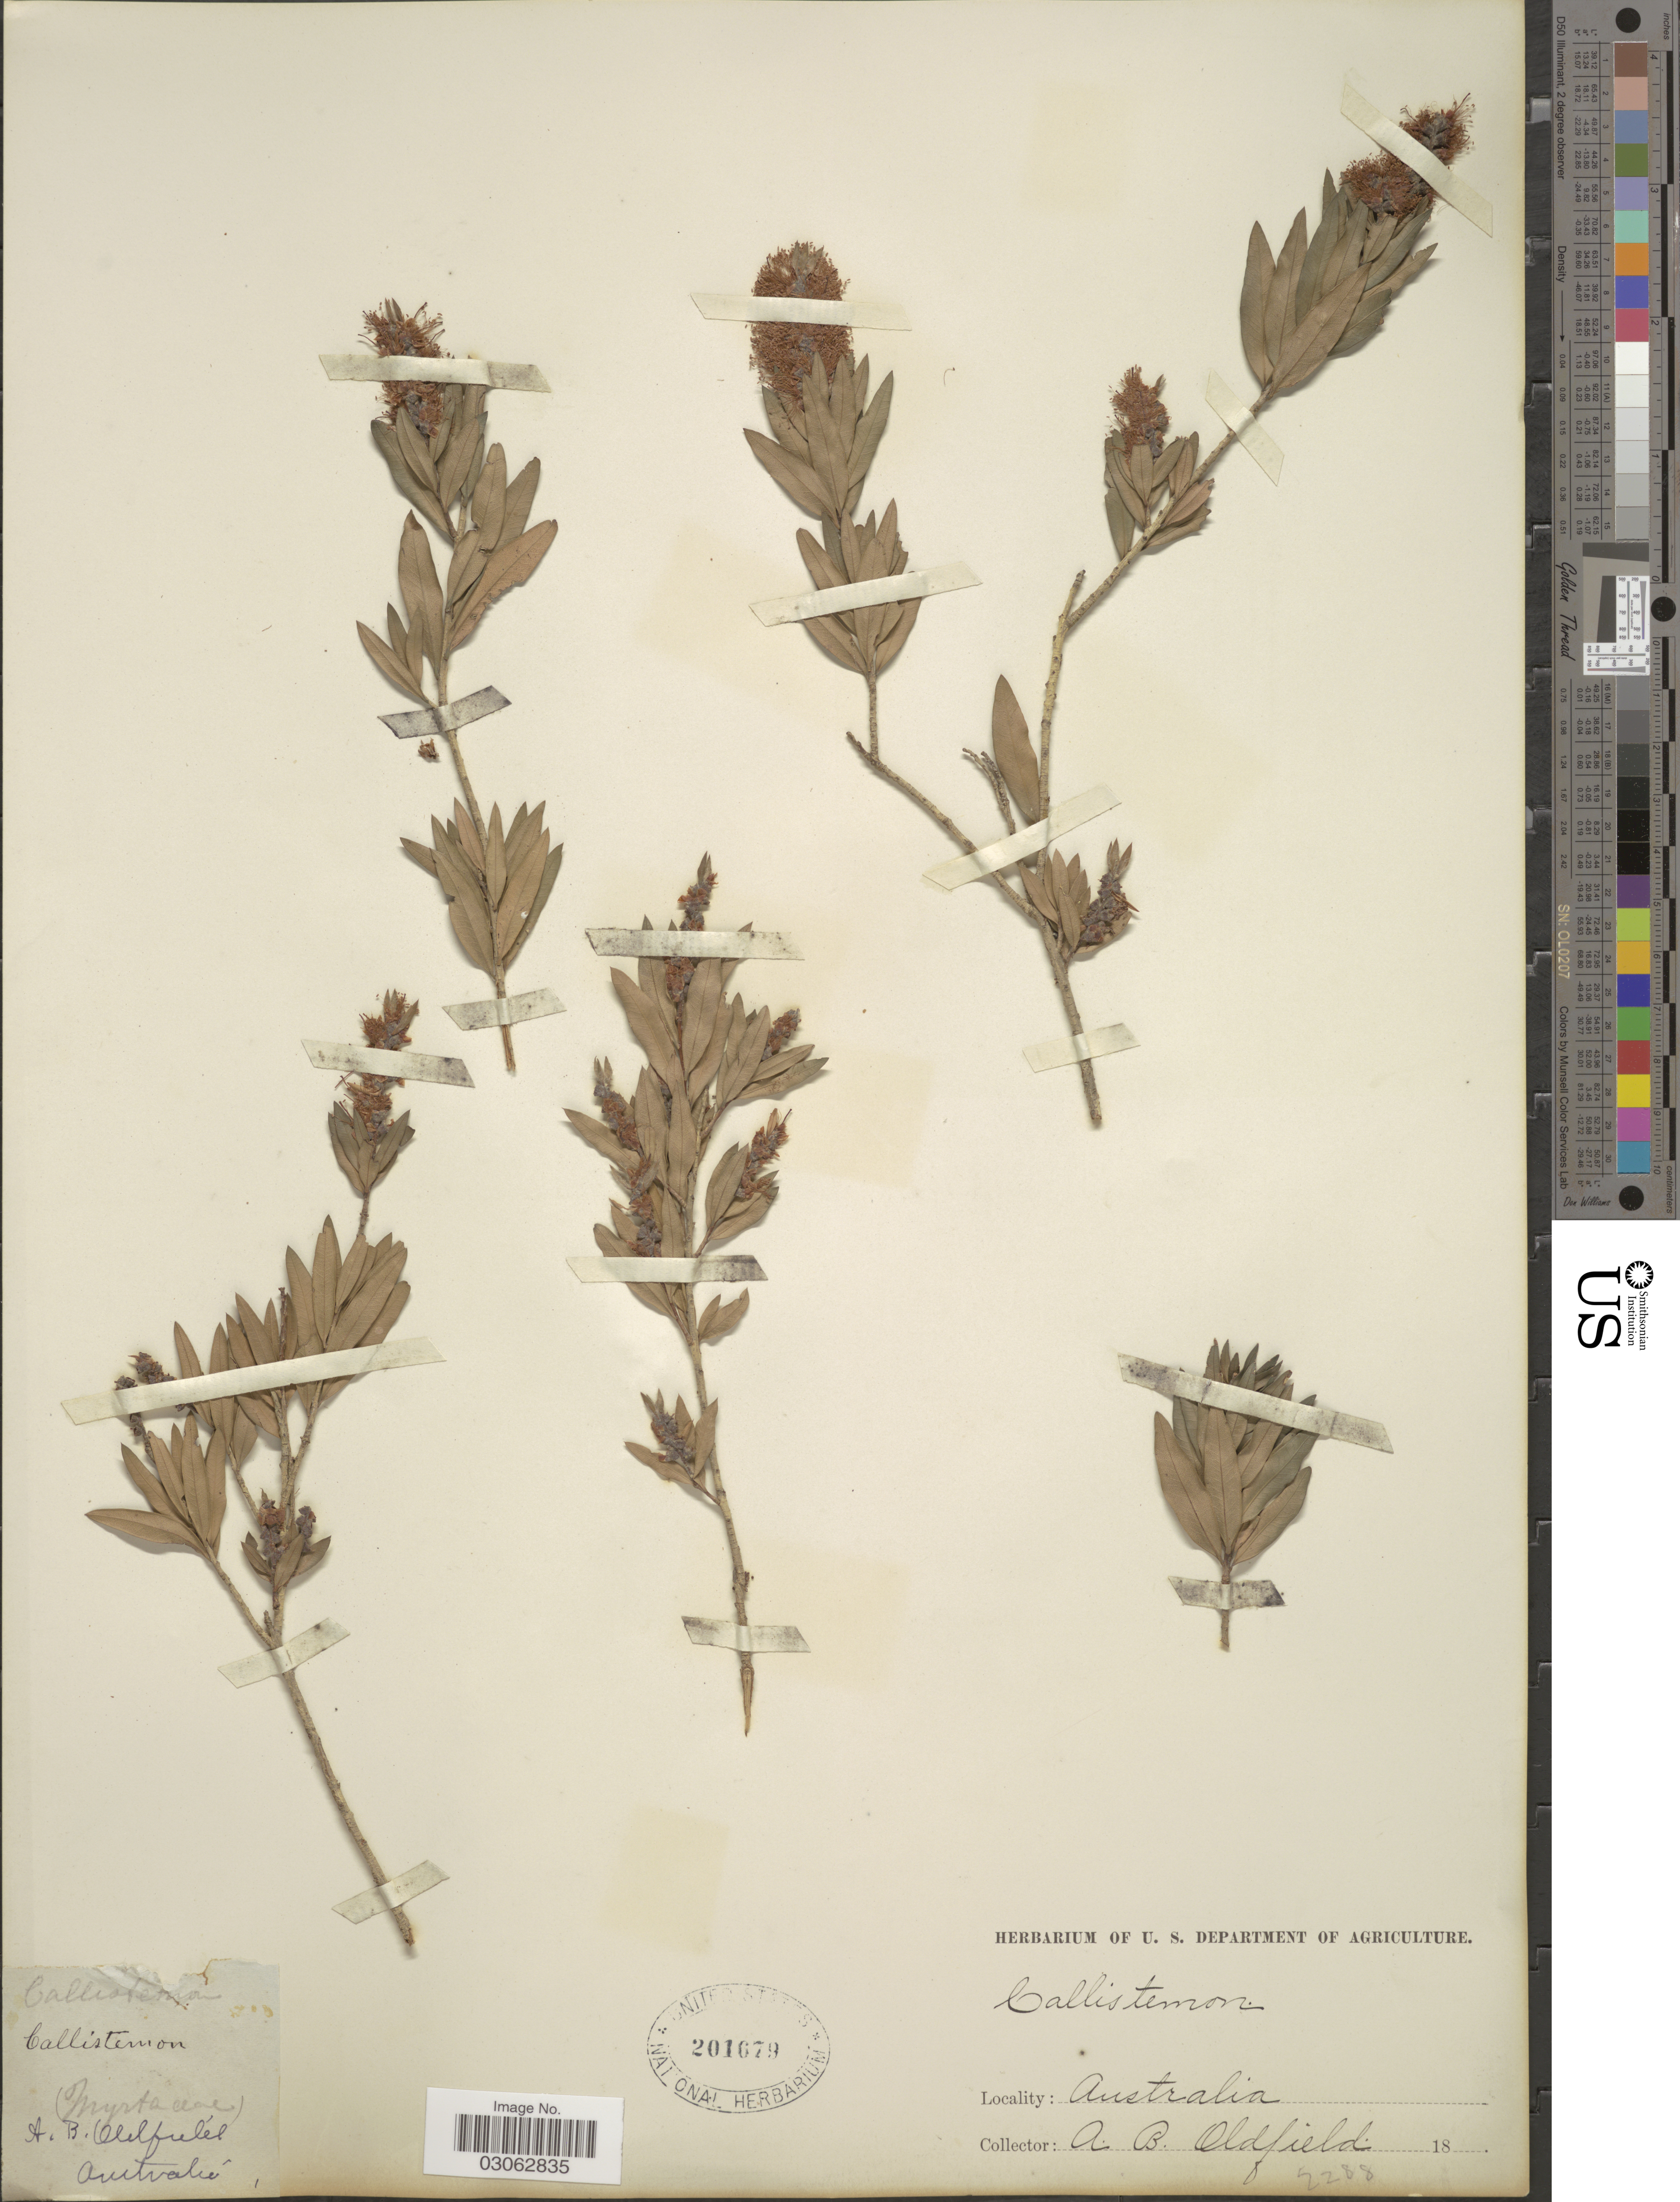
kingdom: Plantae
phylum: Tracheophyta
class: Magnoliopsida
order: Myrtales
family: Myrtaceae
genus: Callistemon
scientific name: Callistemon sp.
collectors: A. Oldfield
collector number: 2288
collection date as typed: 18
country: Australia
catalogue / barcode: US 201679